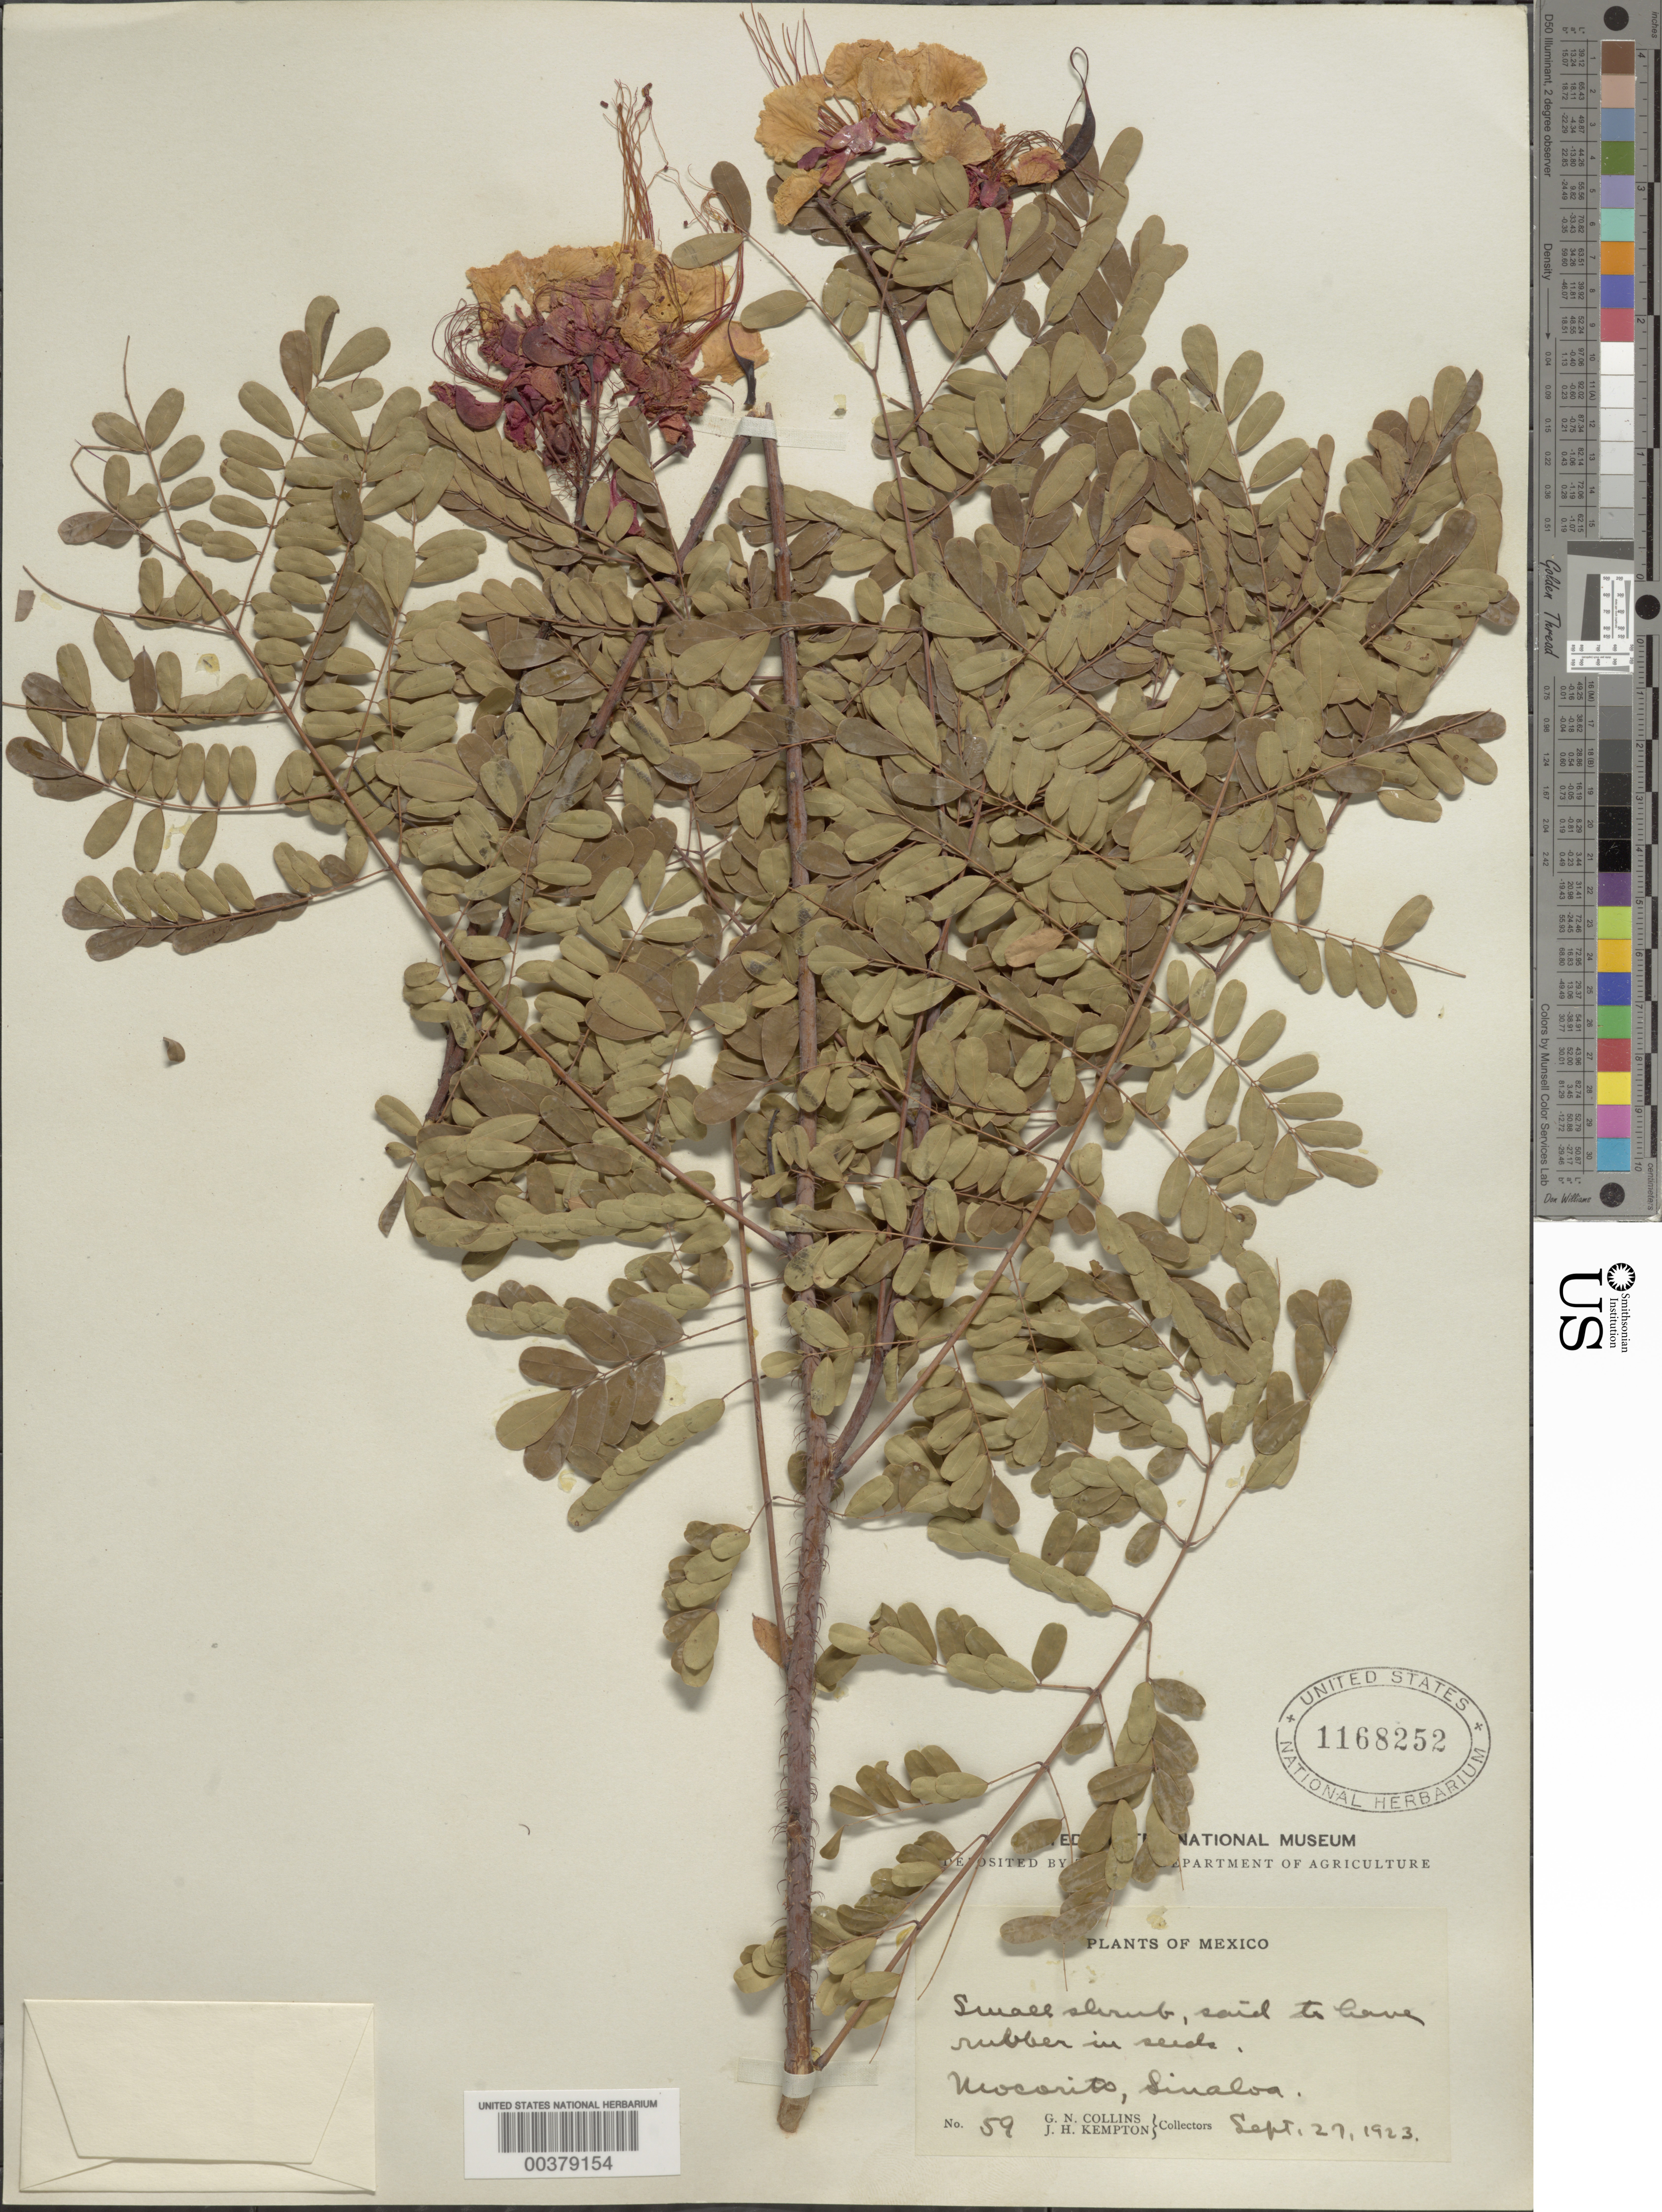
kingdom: Plantae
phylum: Tracheophyta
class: Magnoliopsida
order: Fabales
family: Fabaceae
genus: Caesalpinia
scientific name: Caesalpinia pulcherrima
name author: (L.) Sw.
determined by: Strong, Mark T., (BOT), Smithsonian Institution - National Museum of Natural History (UNITED STATES)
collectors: G. Collins & J. H. Kempton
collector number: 59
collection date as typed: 27 Sep 1923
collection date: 1923-09-27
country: Mexico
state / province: Sinaloa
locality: Mocorito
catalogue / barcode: US 1168252